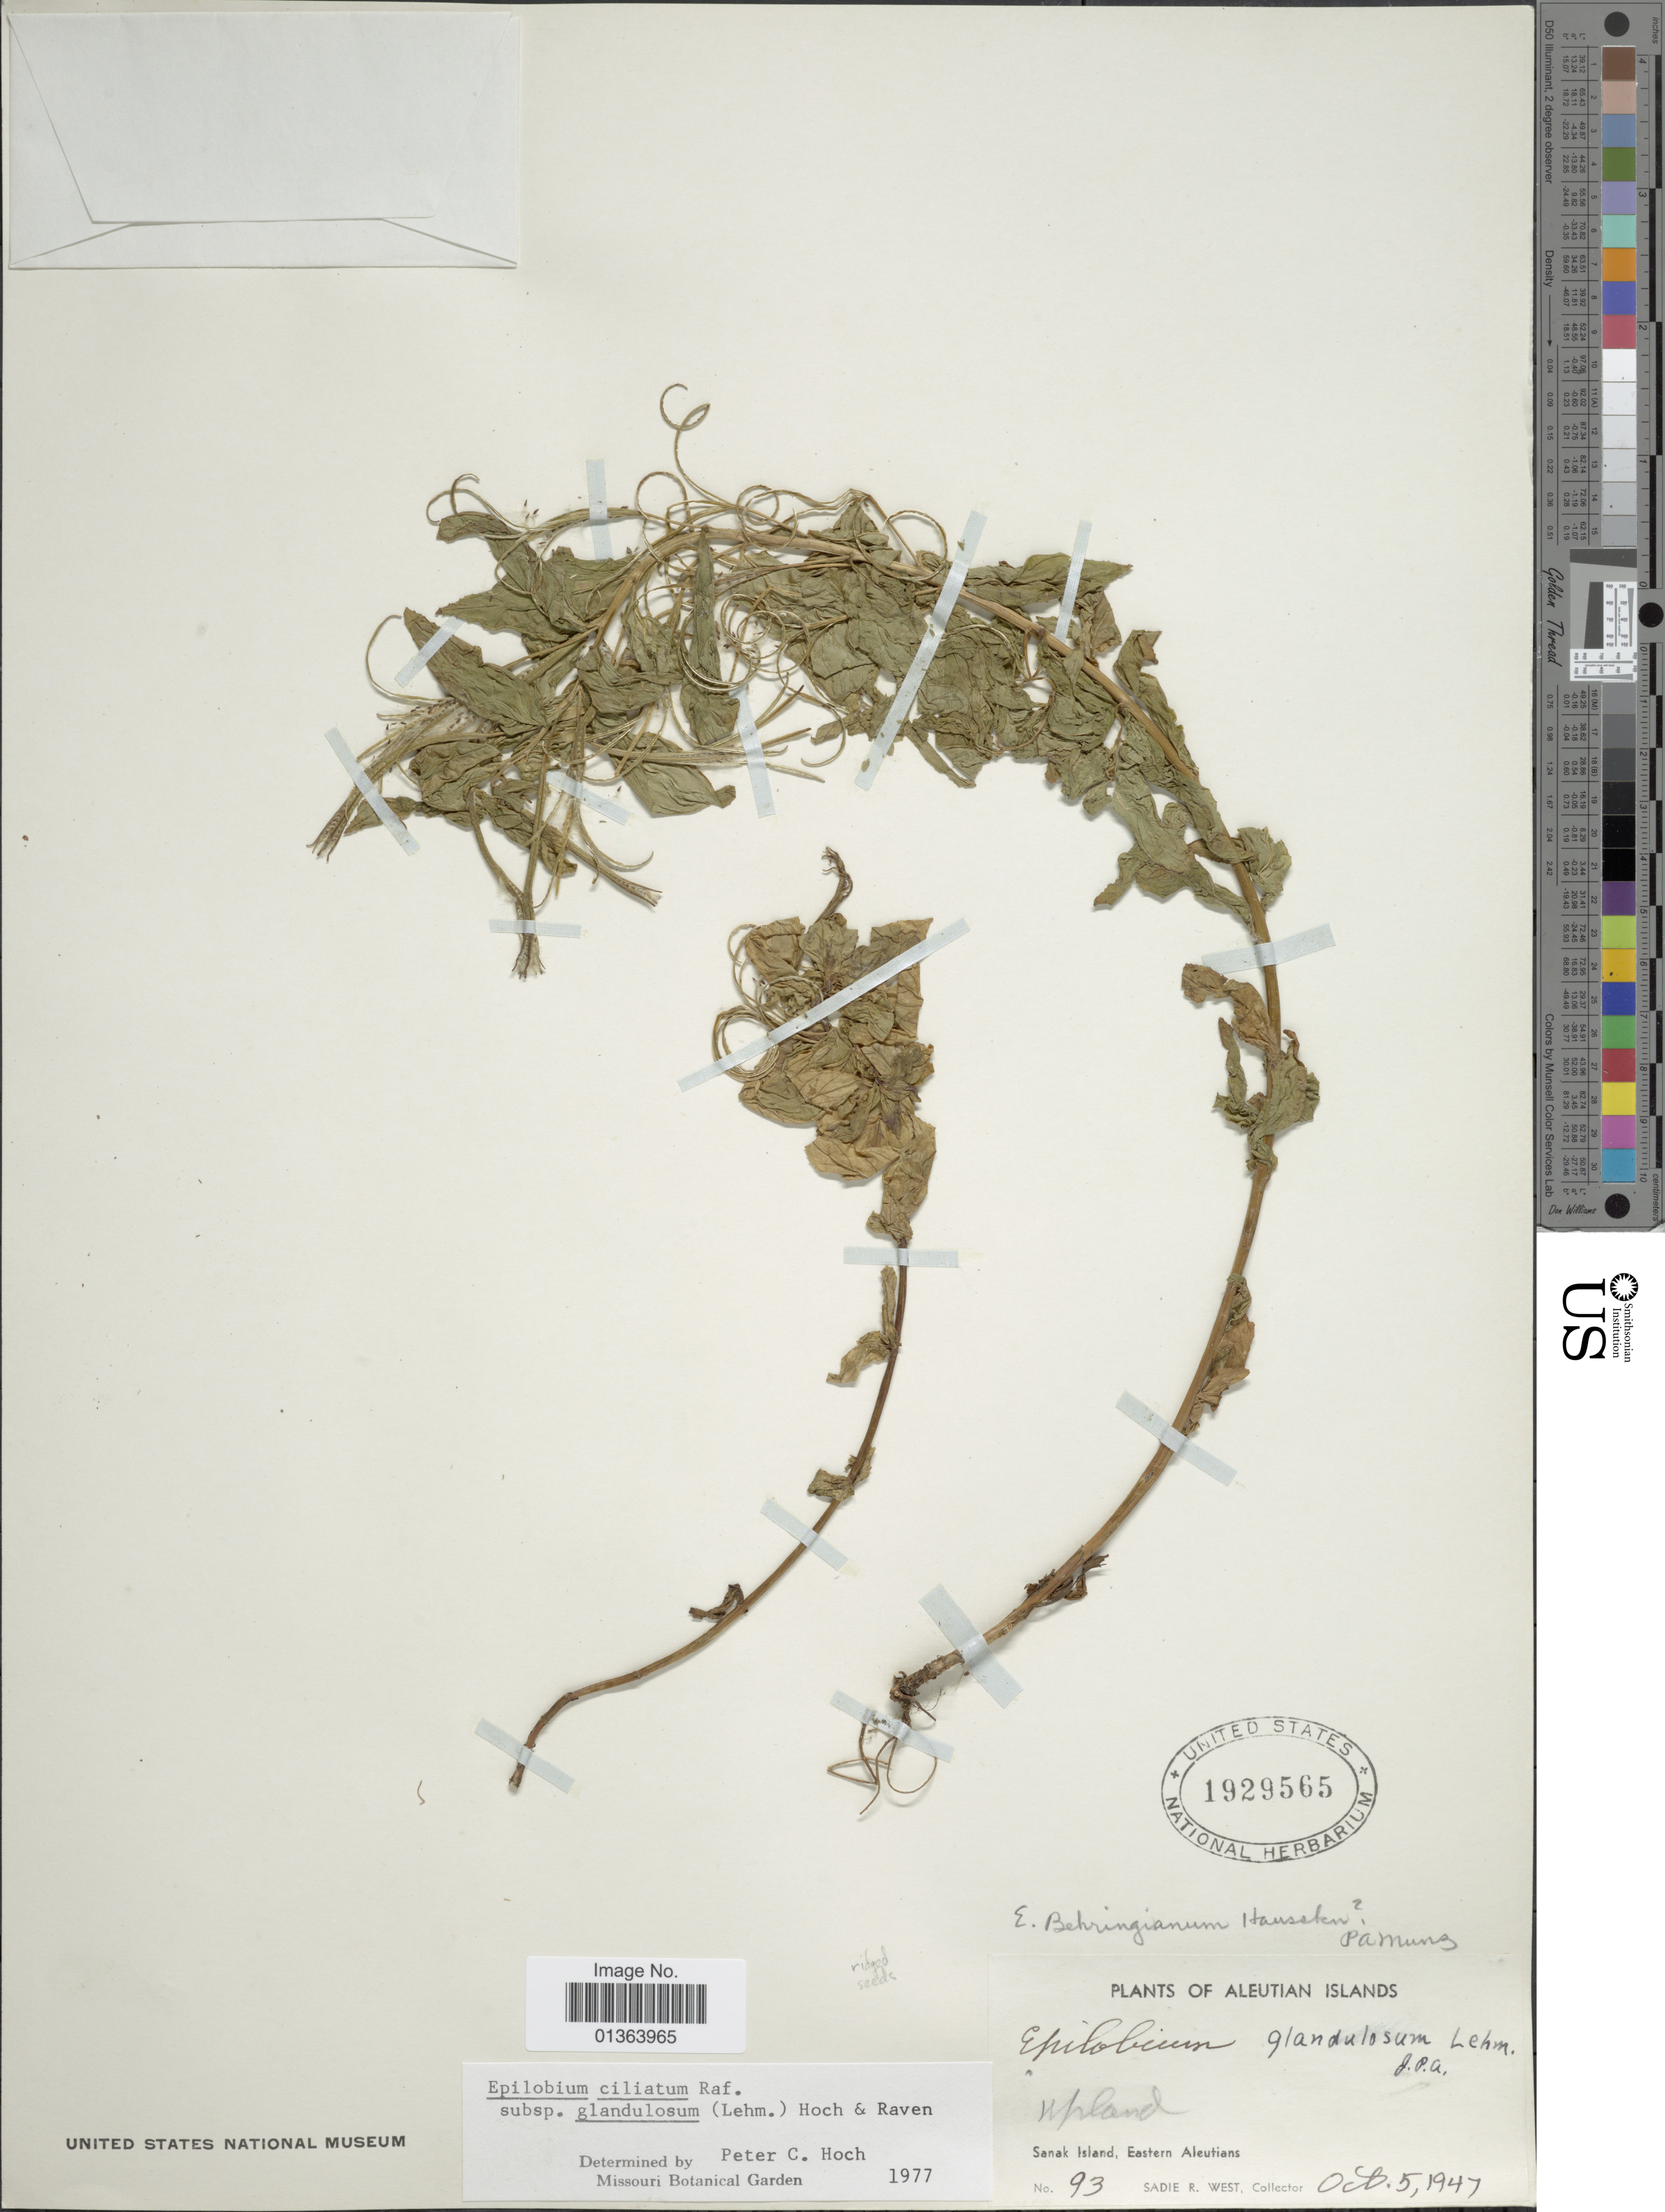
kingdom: Plantae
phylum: Tracheophyta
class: Magnoliopsida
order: Myrtales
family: Onagraceae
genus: Epilobium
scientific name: Epilobium ciliatum subsp. glandulosum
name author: (Lehm.) Hoch & P.H. Raven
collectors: S. R. West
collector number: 93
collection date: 1947-10-05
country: United States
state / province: Alaska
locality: Aleutian Islands. Sanak Island, Eastern Aleutians.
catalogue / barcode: US 1929565